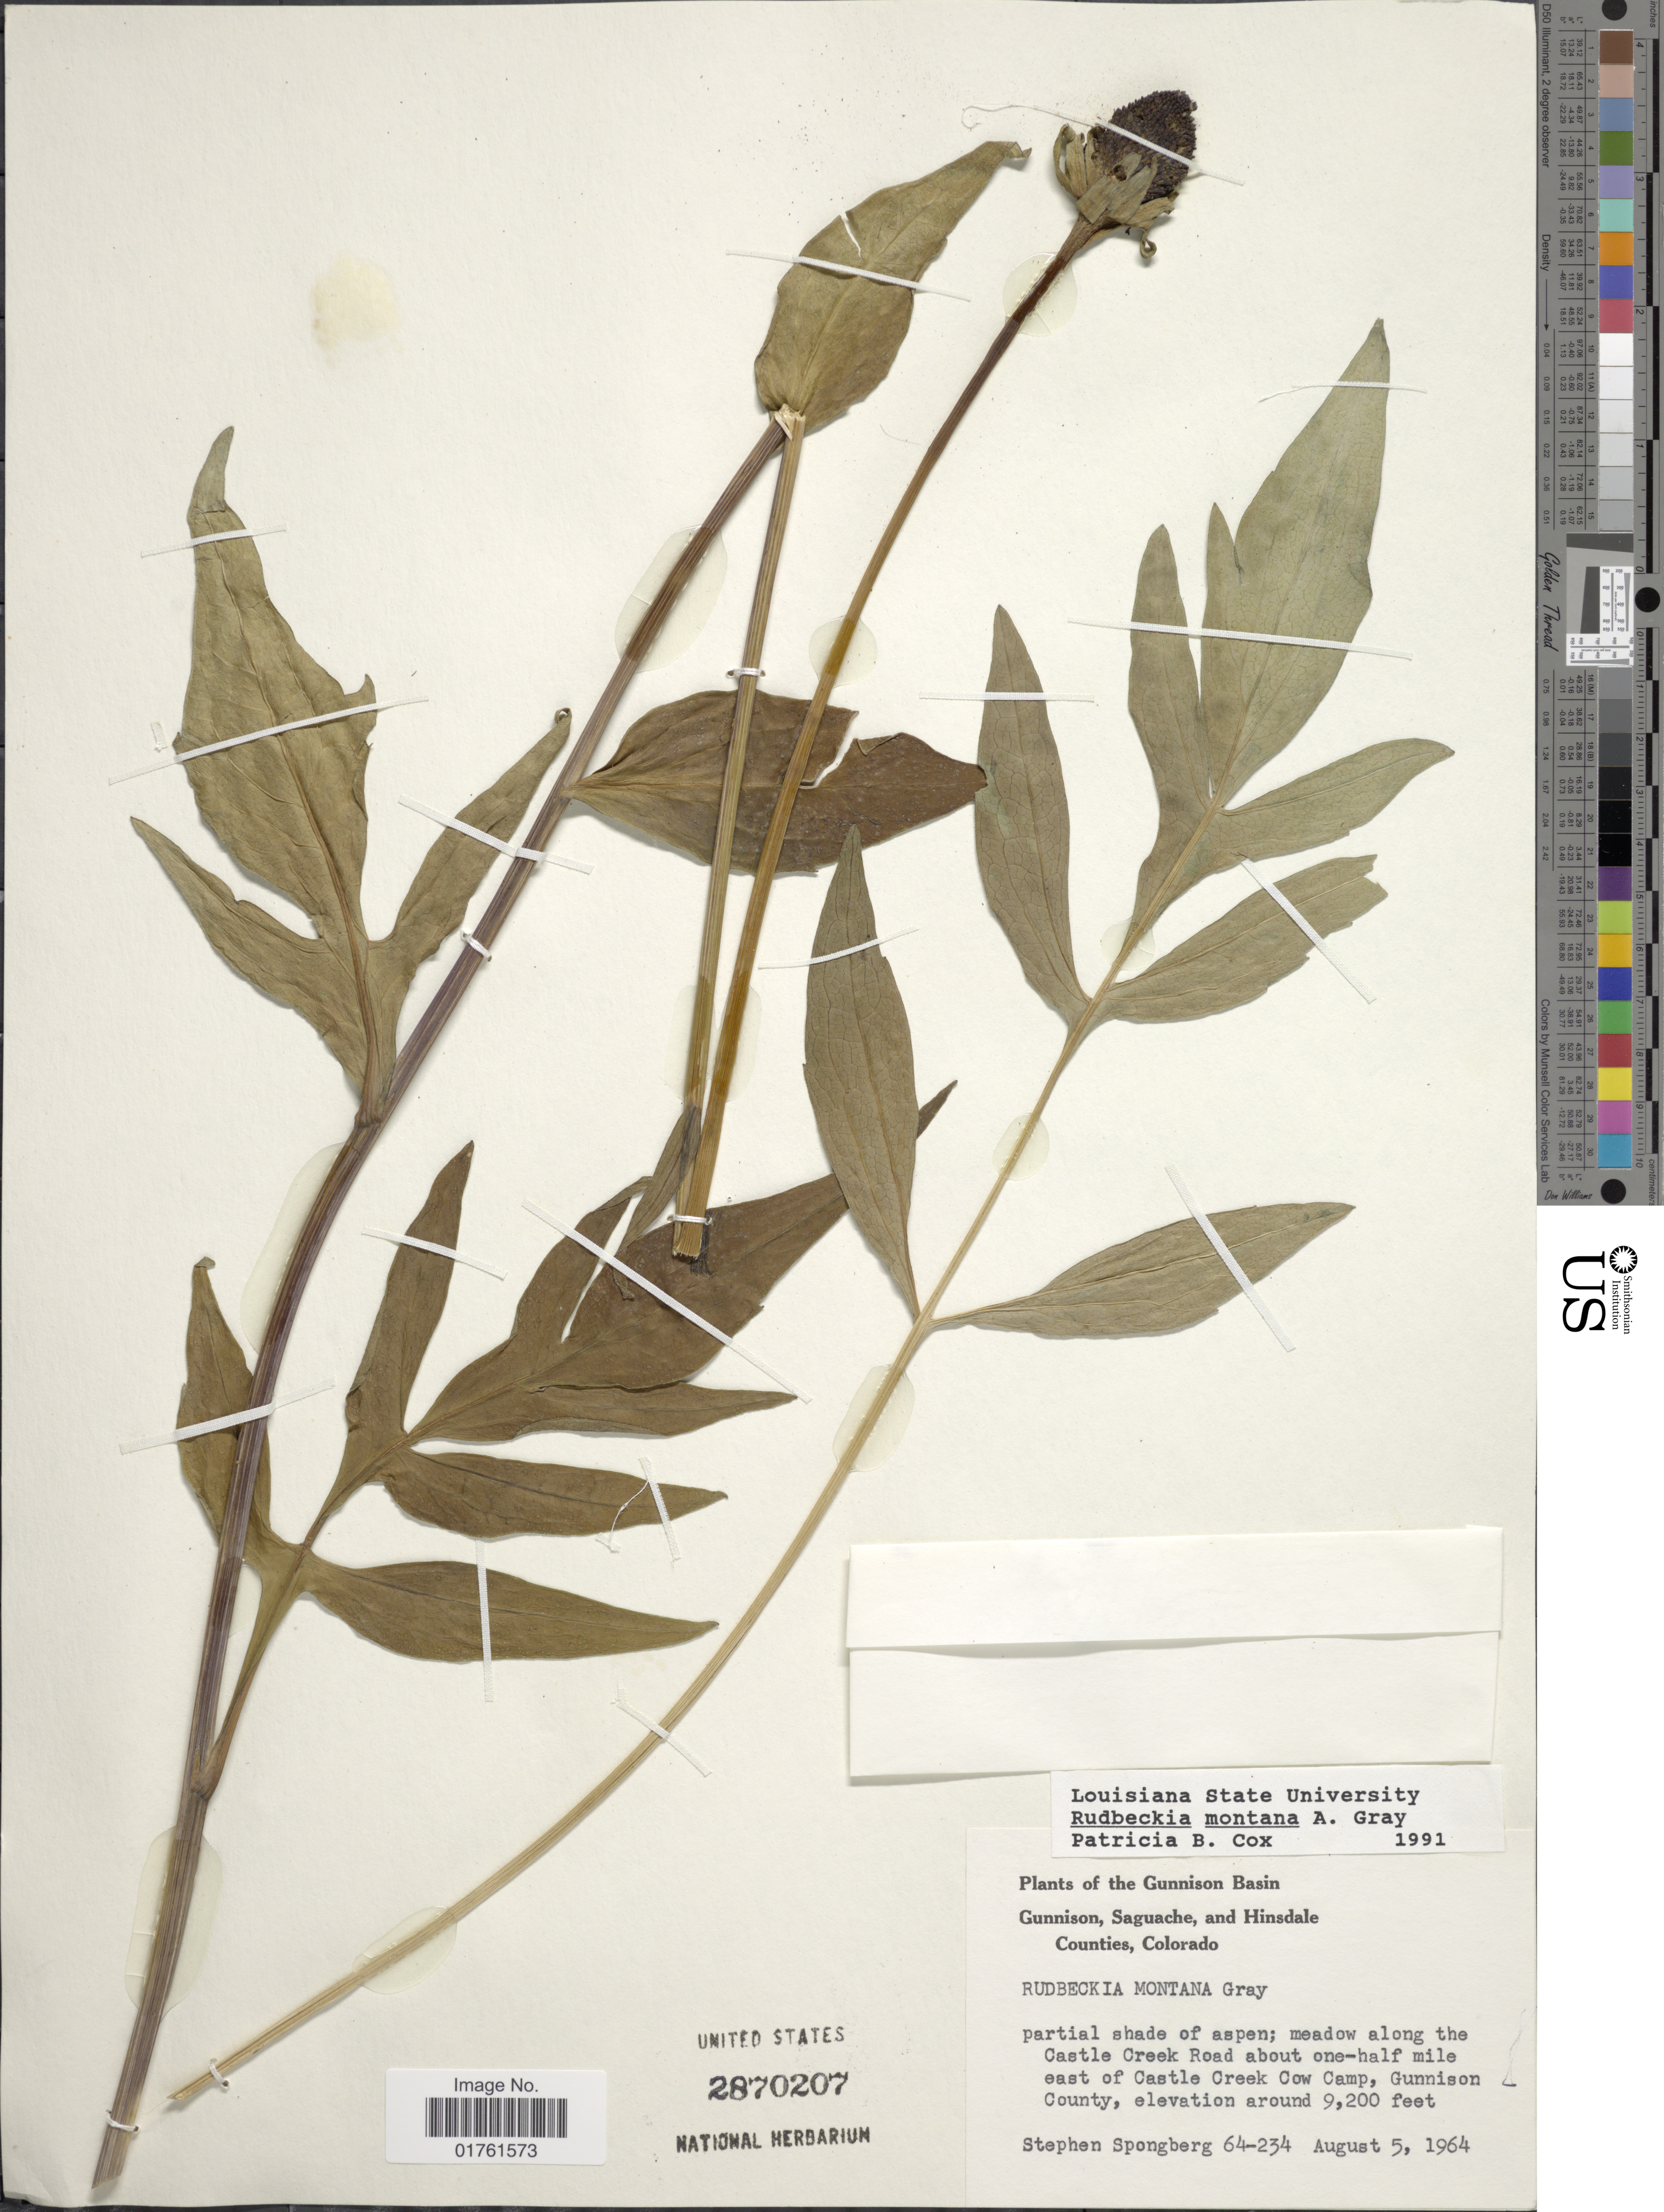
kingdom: Plantae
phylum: Tracheophyta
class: Magnoliopsida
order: Asterales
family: Asteraceae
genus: Rudbeckia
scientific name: Rudbeckia montana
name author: A. Gray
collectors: S. A.Spongberg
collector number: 64-234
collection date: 1964-08-05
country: United States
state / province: Colorado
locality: The Gunnison Basin Gunnison, Saguache, and Hinsdale Counties, partial shade of aspen; meadow along the Castle Creek Road about one-half mile east of Castle Creek Cow Camp, Gunnison County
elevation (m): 2804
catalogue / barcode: US 2870207